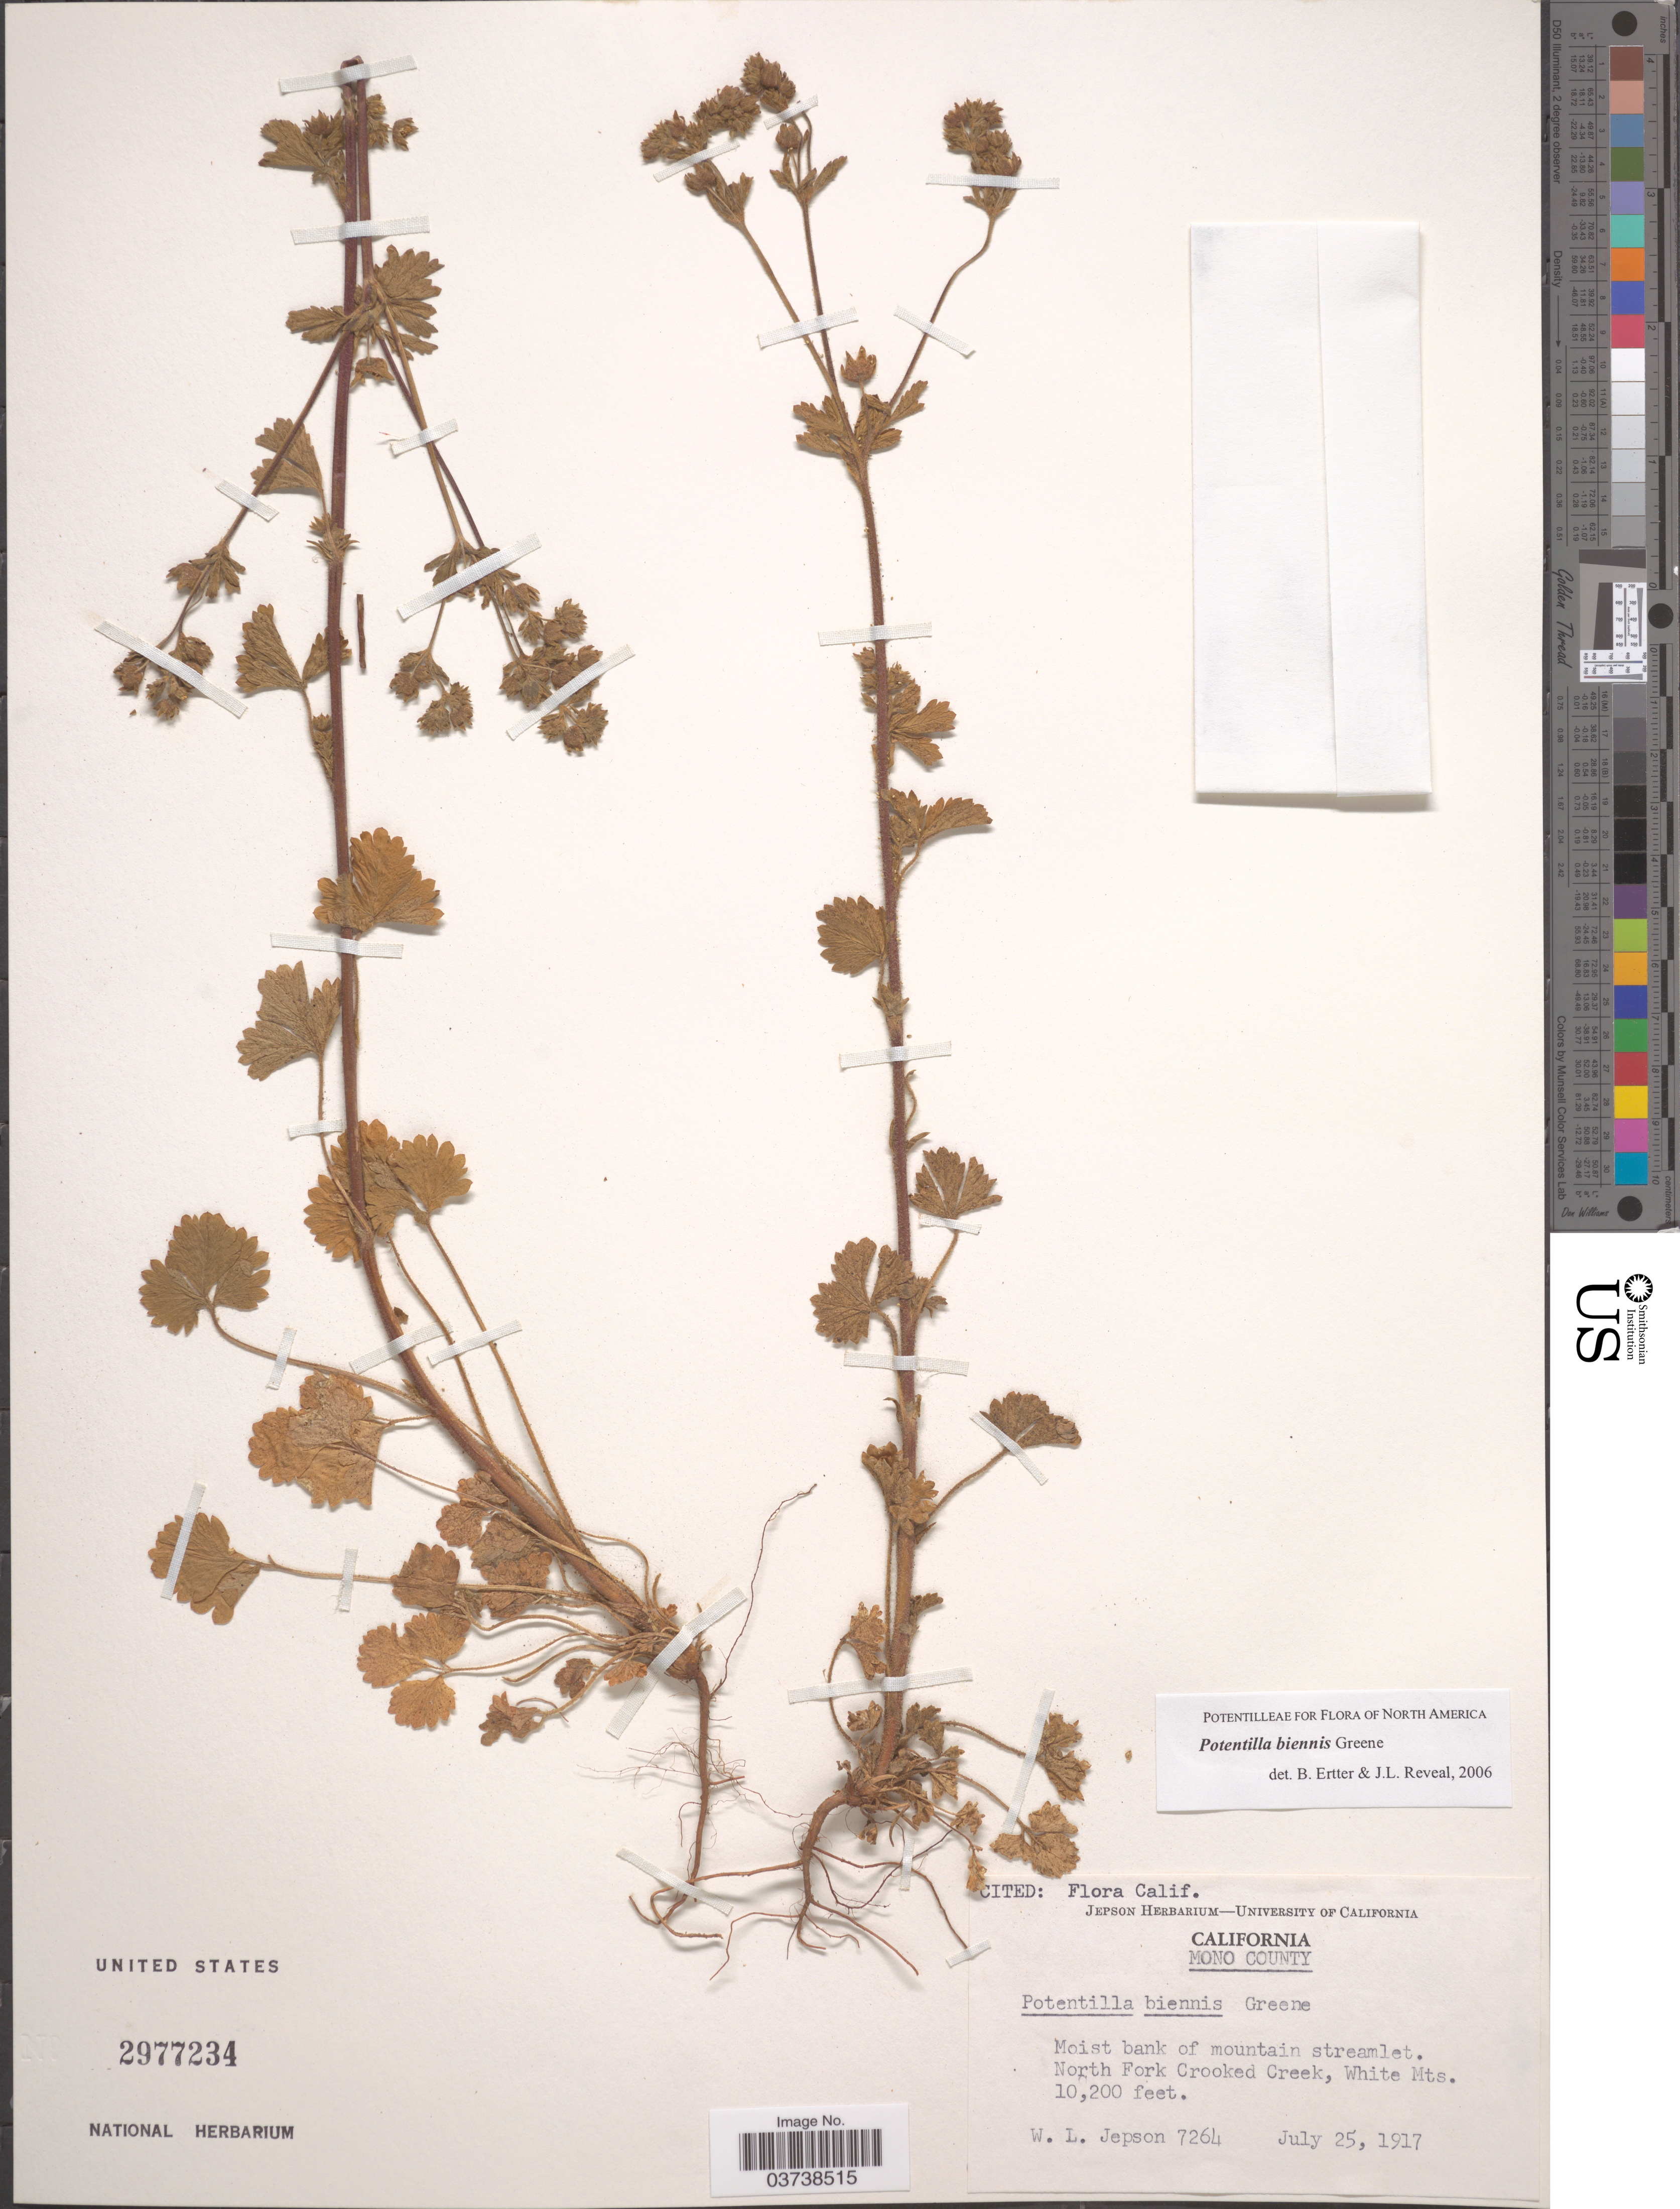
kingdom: Plantae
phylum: Tracheophyta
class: Magnoliopsida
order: Rosales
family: Rosaceae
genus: Potentilla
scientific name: Potentilla biennis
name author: Greene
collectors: W. L. Jepson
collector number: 7264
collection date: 1917-07-25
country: United States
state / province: California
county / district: Mono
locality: Mono County. Moist bank of mountain streamlet. North Fork Crooked Creek, White Mts.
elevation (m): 3109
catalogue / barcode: US 2977234